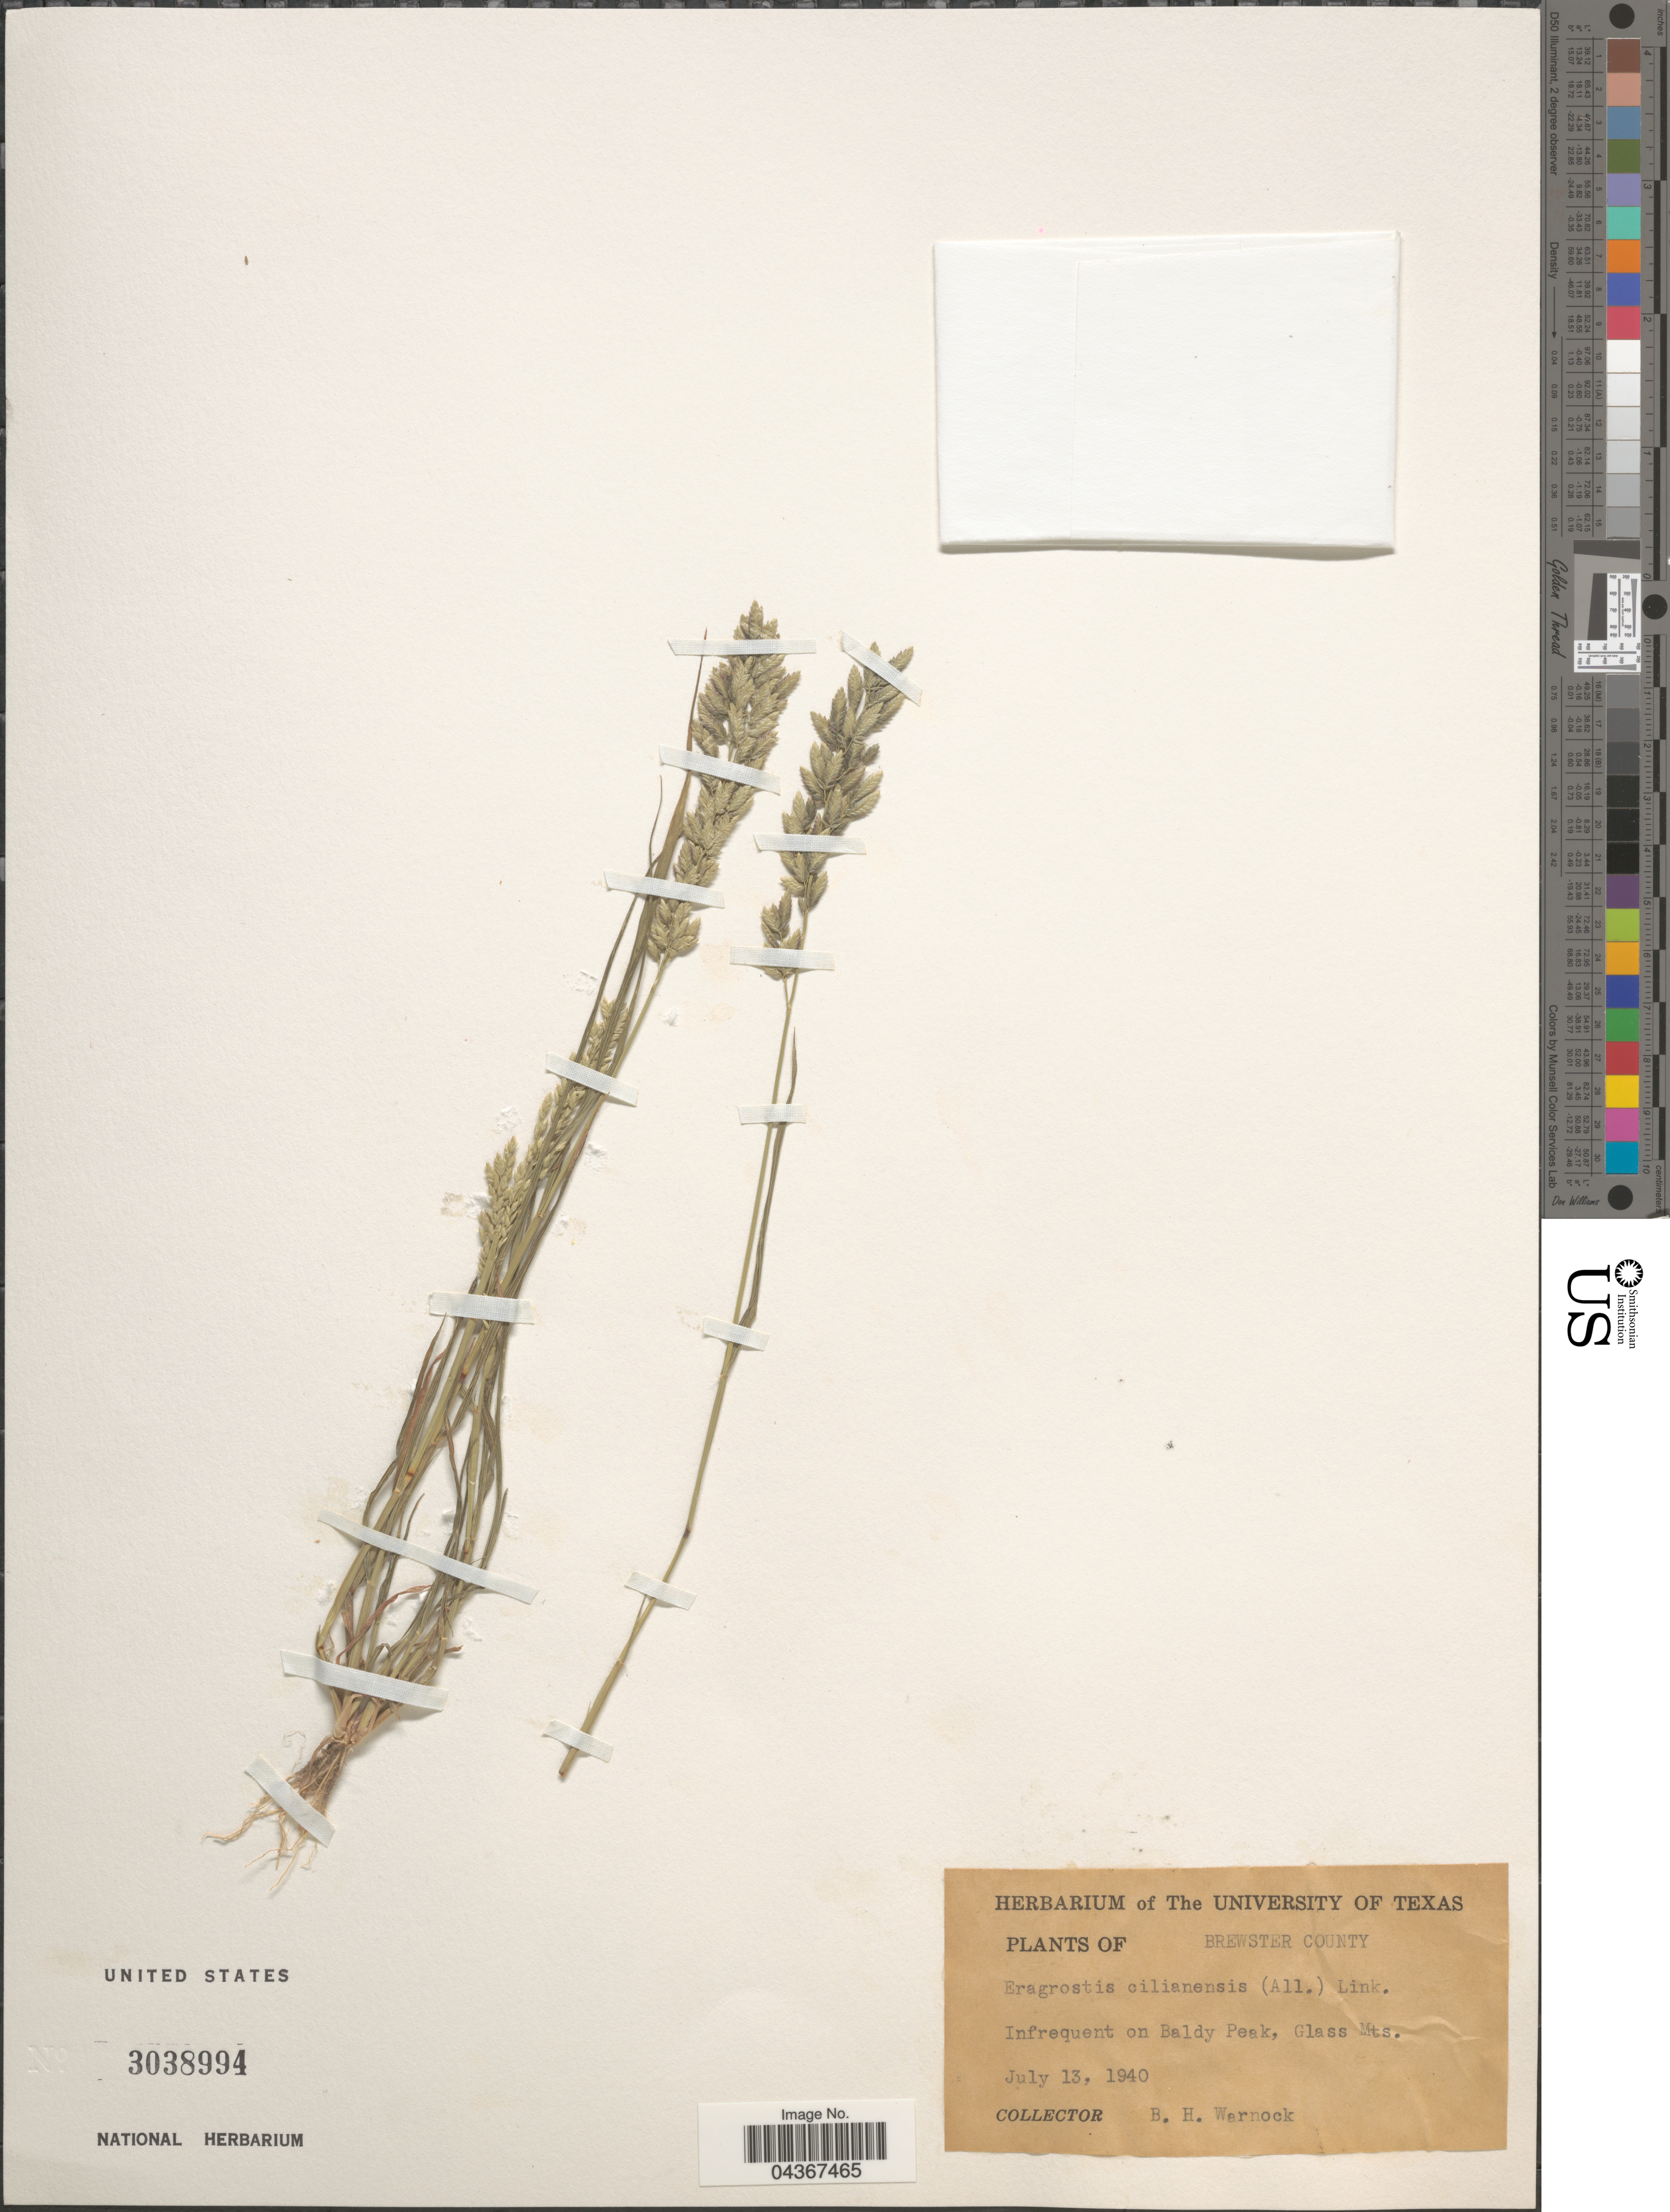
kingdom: Plantae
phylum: Tracheophyta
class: Liliopsida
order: Poales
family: Poaceae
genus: Eragrostis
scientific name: Eragrostis cilianensis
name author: (Bellardi) Vignolo ex Janch.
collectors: B. H. Warnock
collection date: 1940-07-13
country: United States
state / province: Texas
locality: Brewster County. Infrequent on Baldy Peak, Glass Mts.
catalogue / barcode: US 3038994